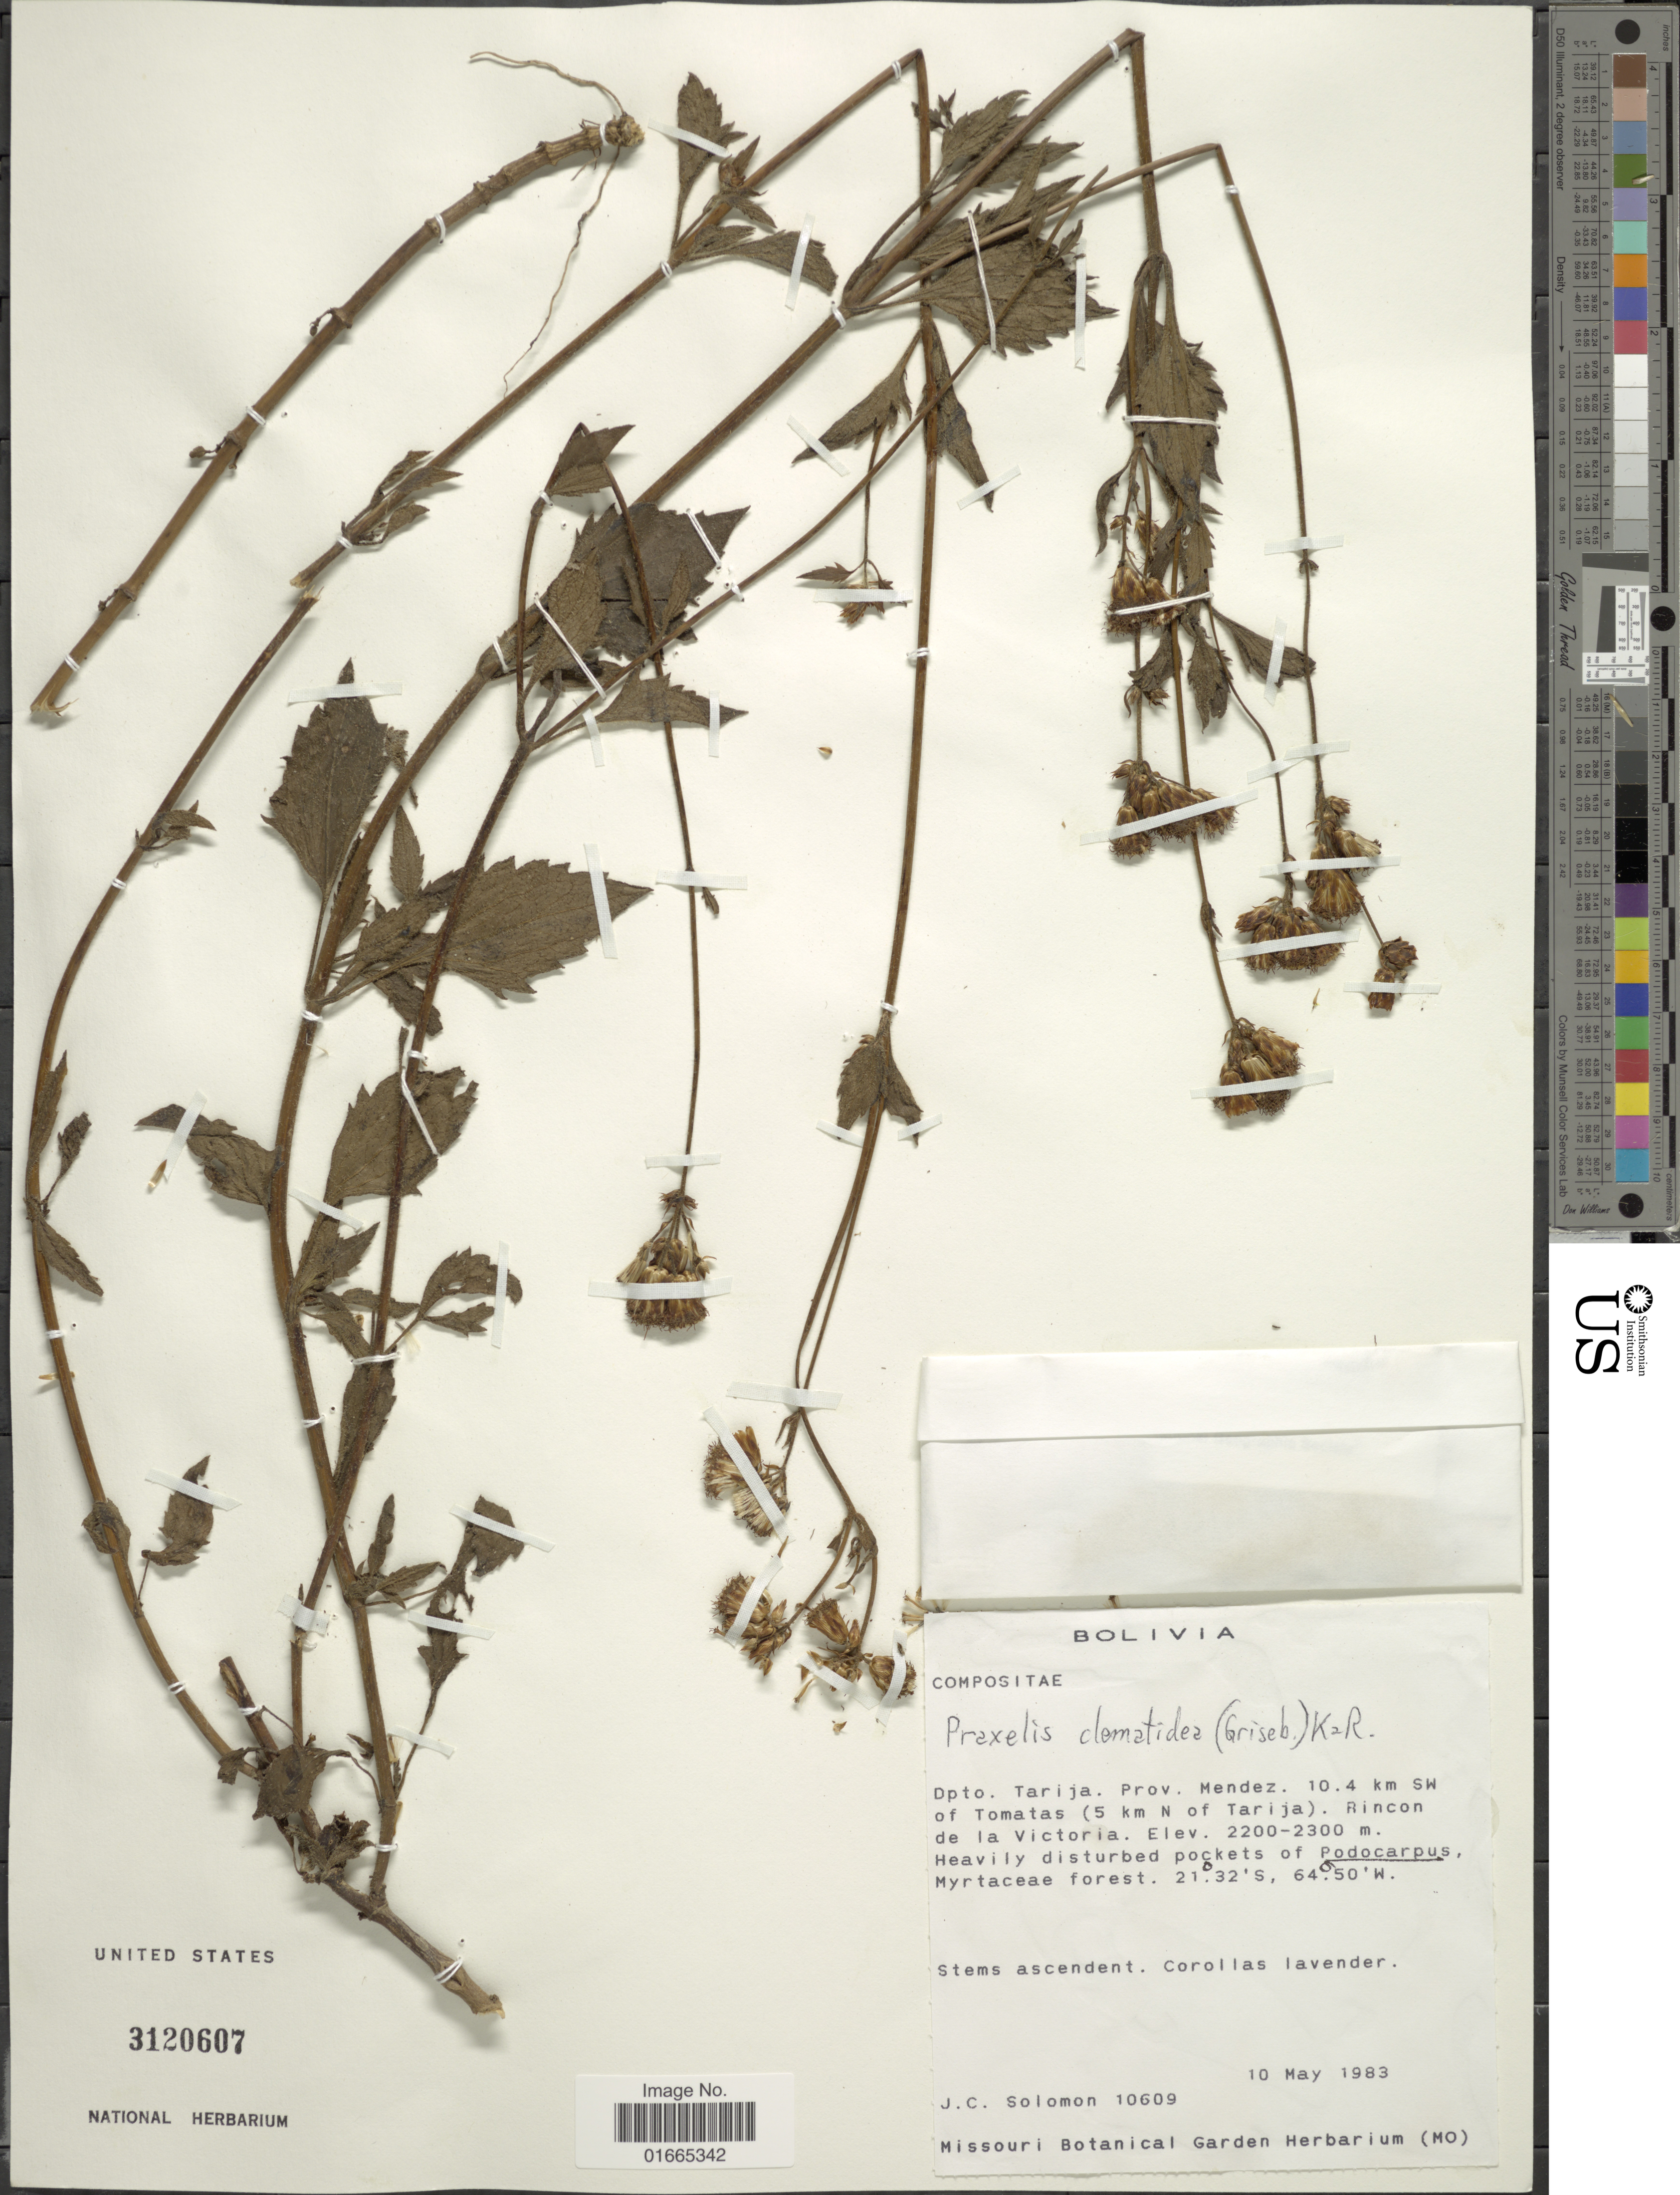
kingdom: Plantae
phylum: Tracheophyta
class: Magnoliopsida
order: Asterales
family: Asteraceae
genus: Praxelis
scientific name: Praxelis clematidea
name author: (Griseb.) R.M. King & H. Rob.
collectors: J. C. Solomon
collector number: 10609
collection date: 1983-05-10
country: Bolivia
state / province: Tarija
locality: Depto. Tarija. Prov. Mendez. 10.4 km SW of Tomatas (5 km N of Tarija). Rincon de la Victoria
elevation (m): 2200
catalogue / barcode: US 3120607